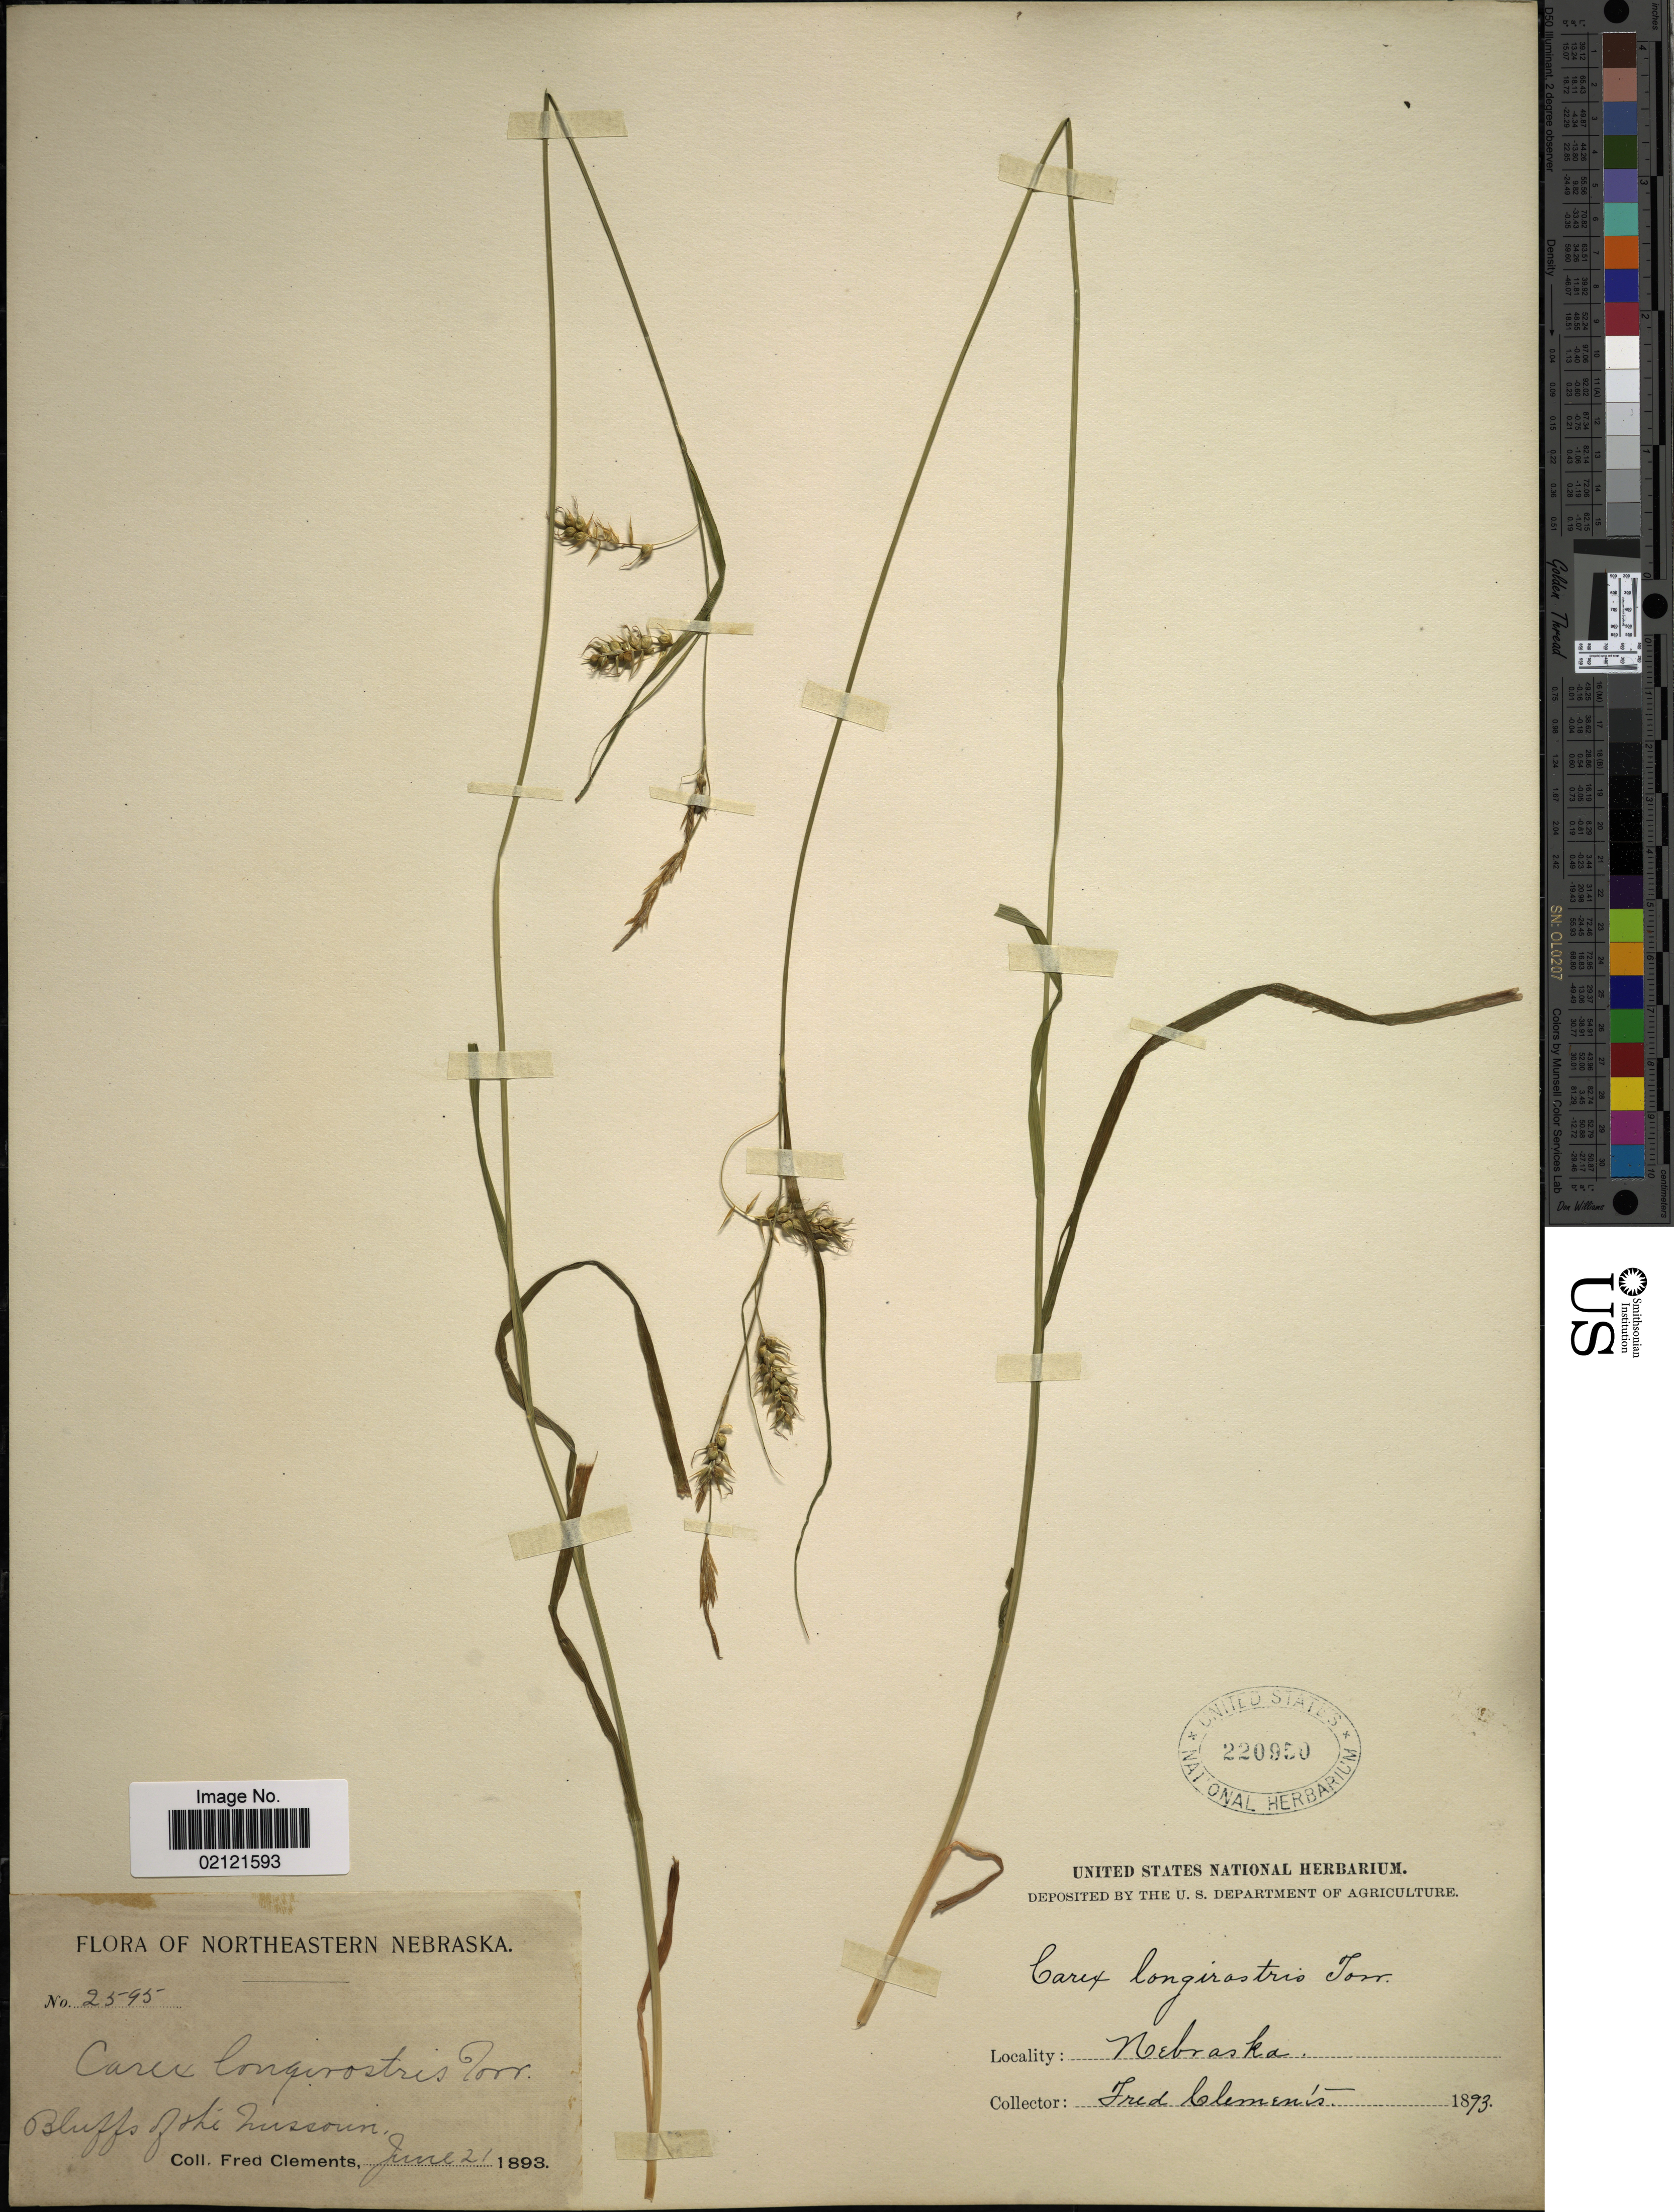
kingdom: Plantae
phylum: Tracheophyta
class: Liliopsida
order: Poales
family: Cyperaceae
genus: Carex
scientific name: Carex sprengelii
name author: Dewey ex Spreng.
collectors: F. E. Clements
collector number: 2595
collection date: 1893-06-23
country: United States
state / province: Nebraska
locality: Northeastern Nebraska, Bluffs of the Missouri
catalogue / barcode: US 220950